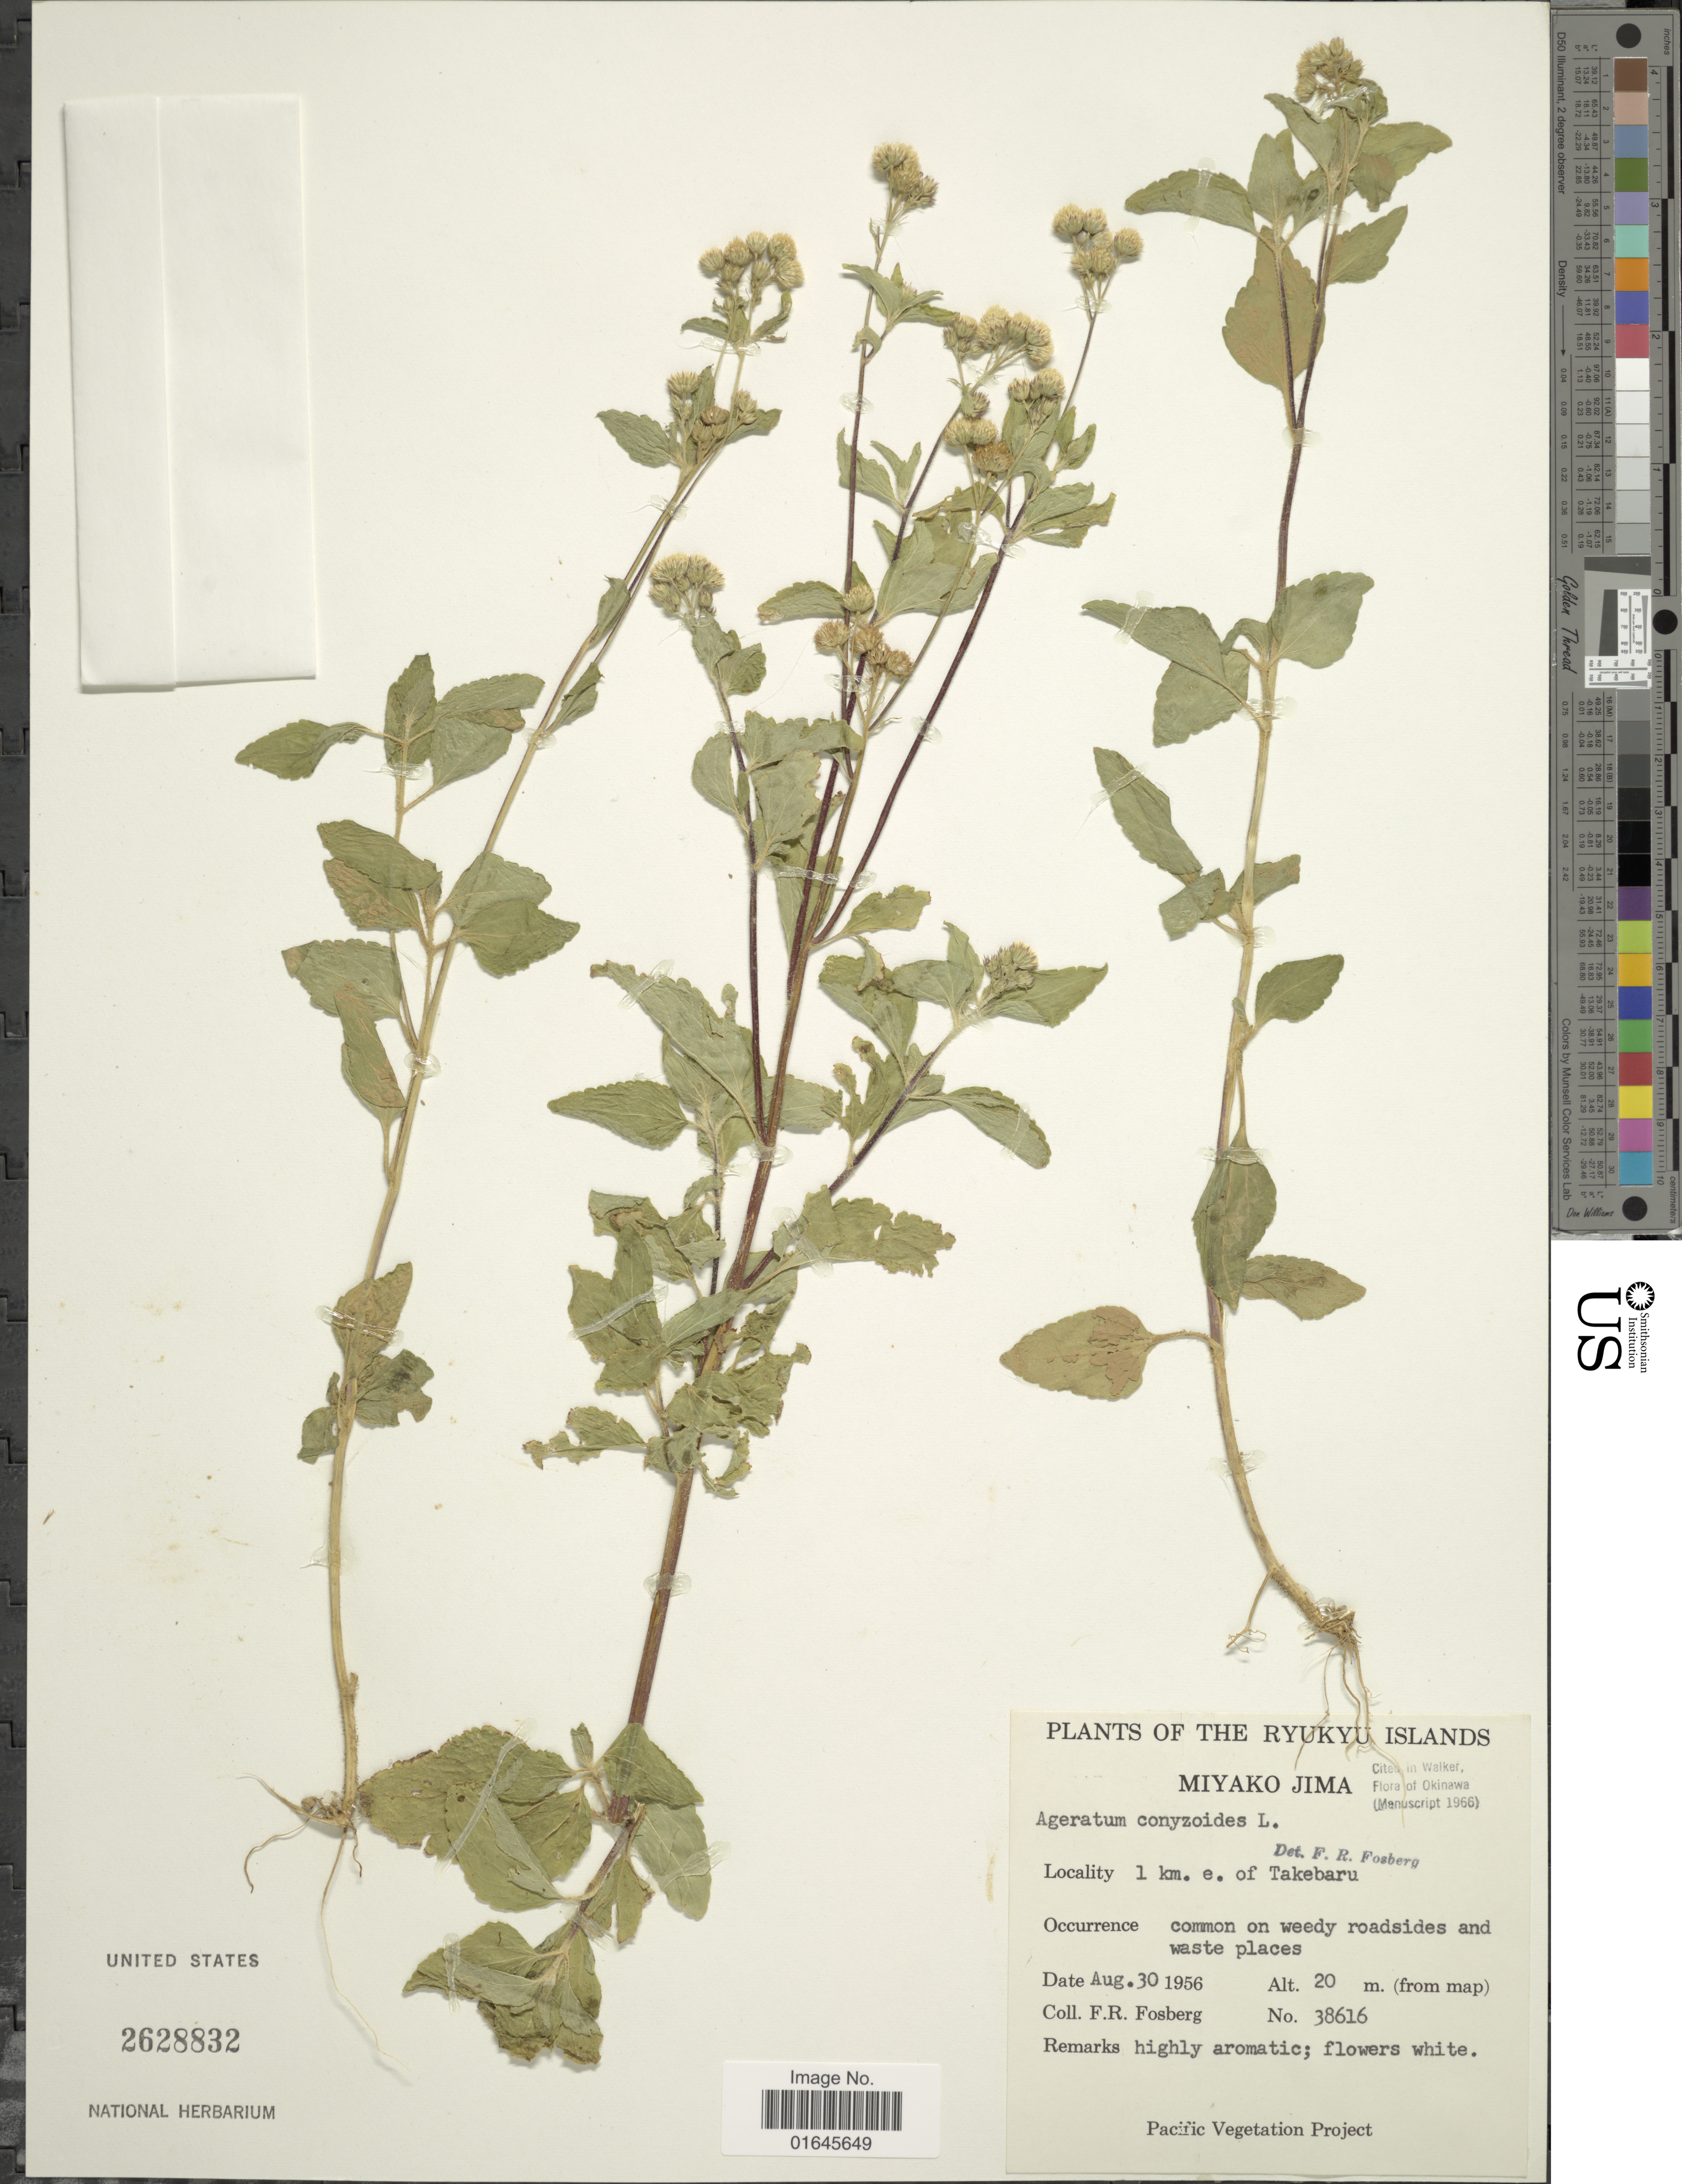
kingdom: Plantae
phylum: Tracheophyta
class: Magnoliopsida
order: Asterales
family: Asteraceae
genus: Ageratum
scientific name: Ageratum conyzoides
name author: L.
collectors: F. R. Fosberg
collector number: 38616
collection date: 1956-08-30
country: Japan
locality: Ryukyu Islands, Miyako Jima, 1 km. e. of Takebaru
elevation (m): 20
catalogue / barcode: US 2628832